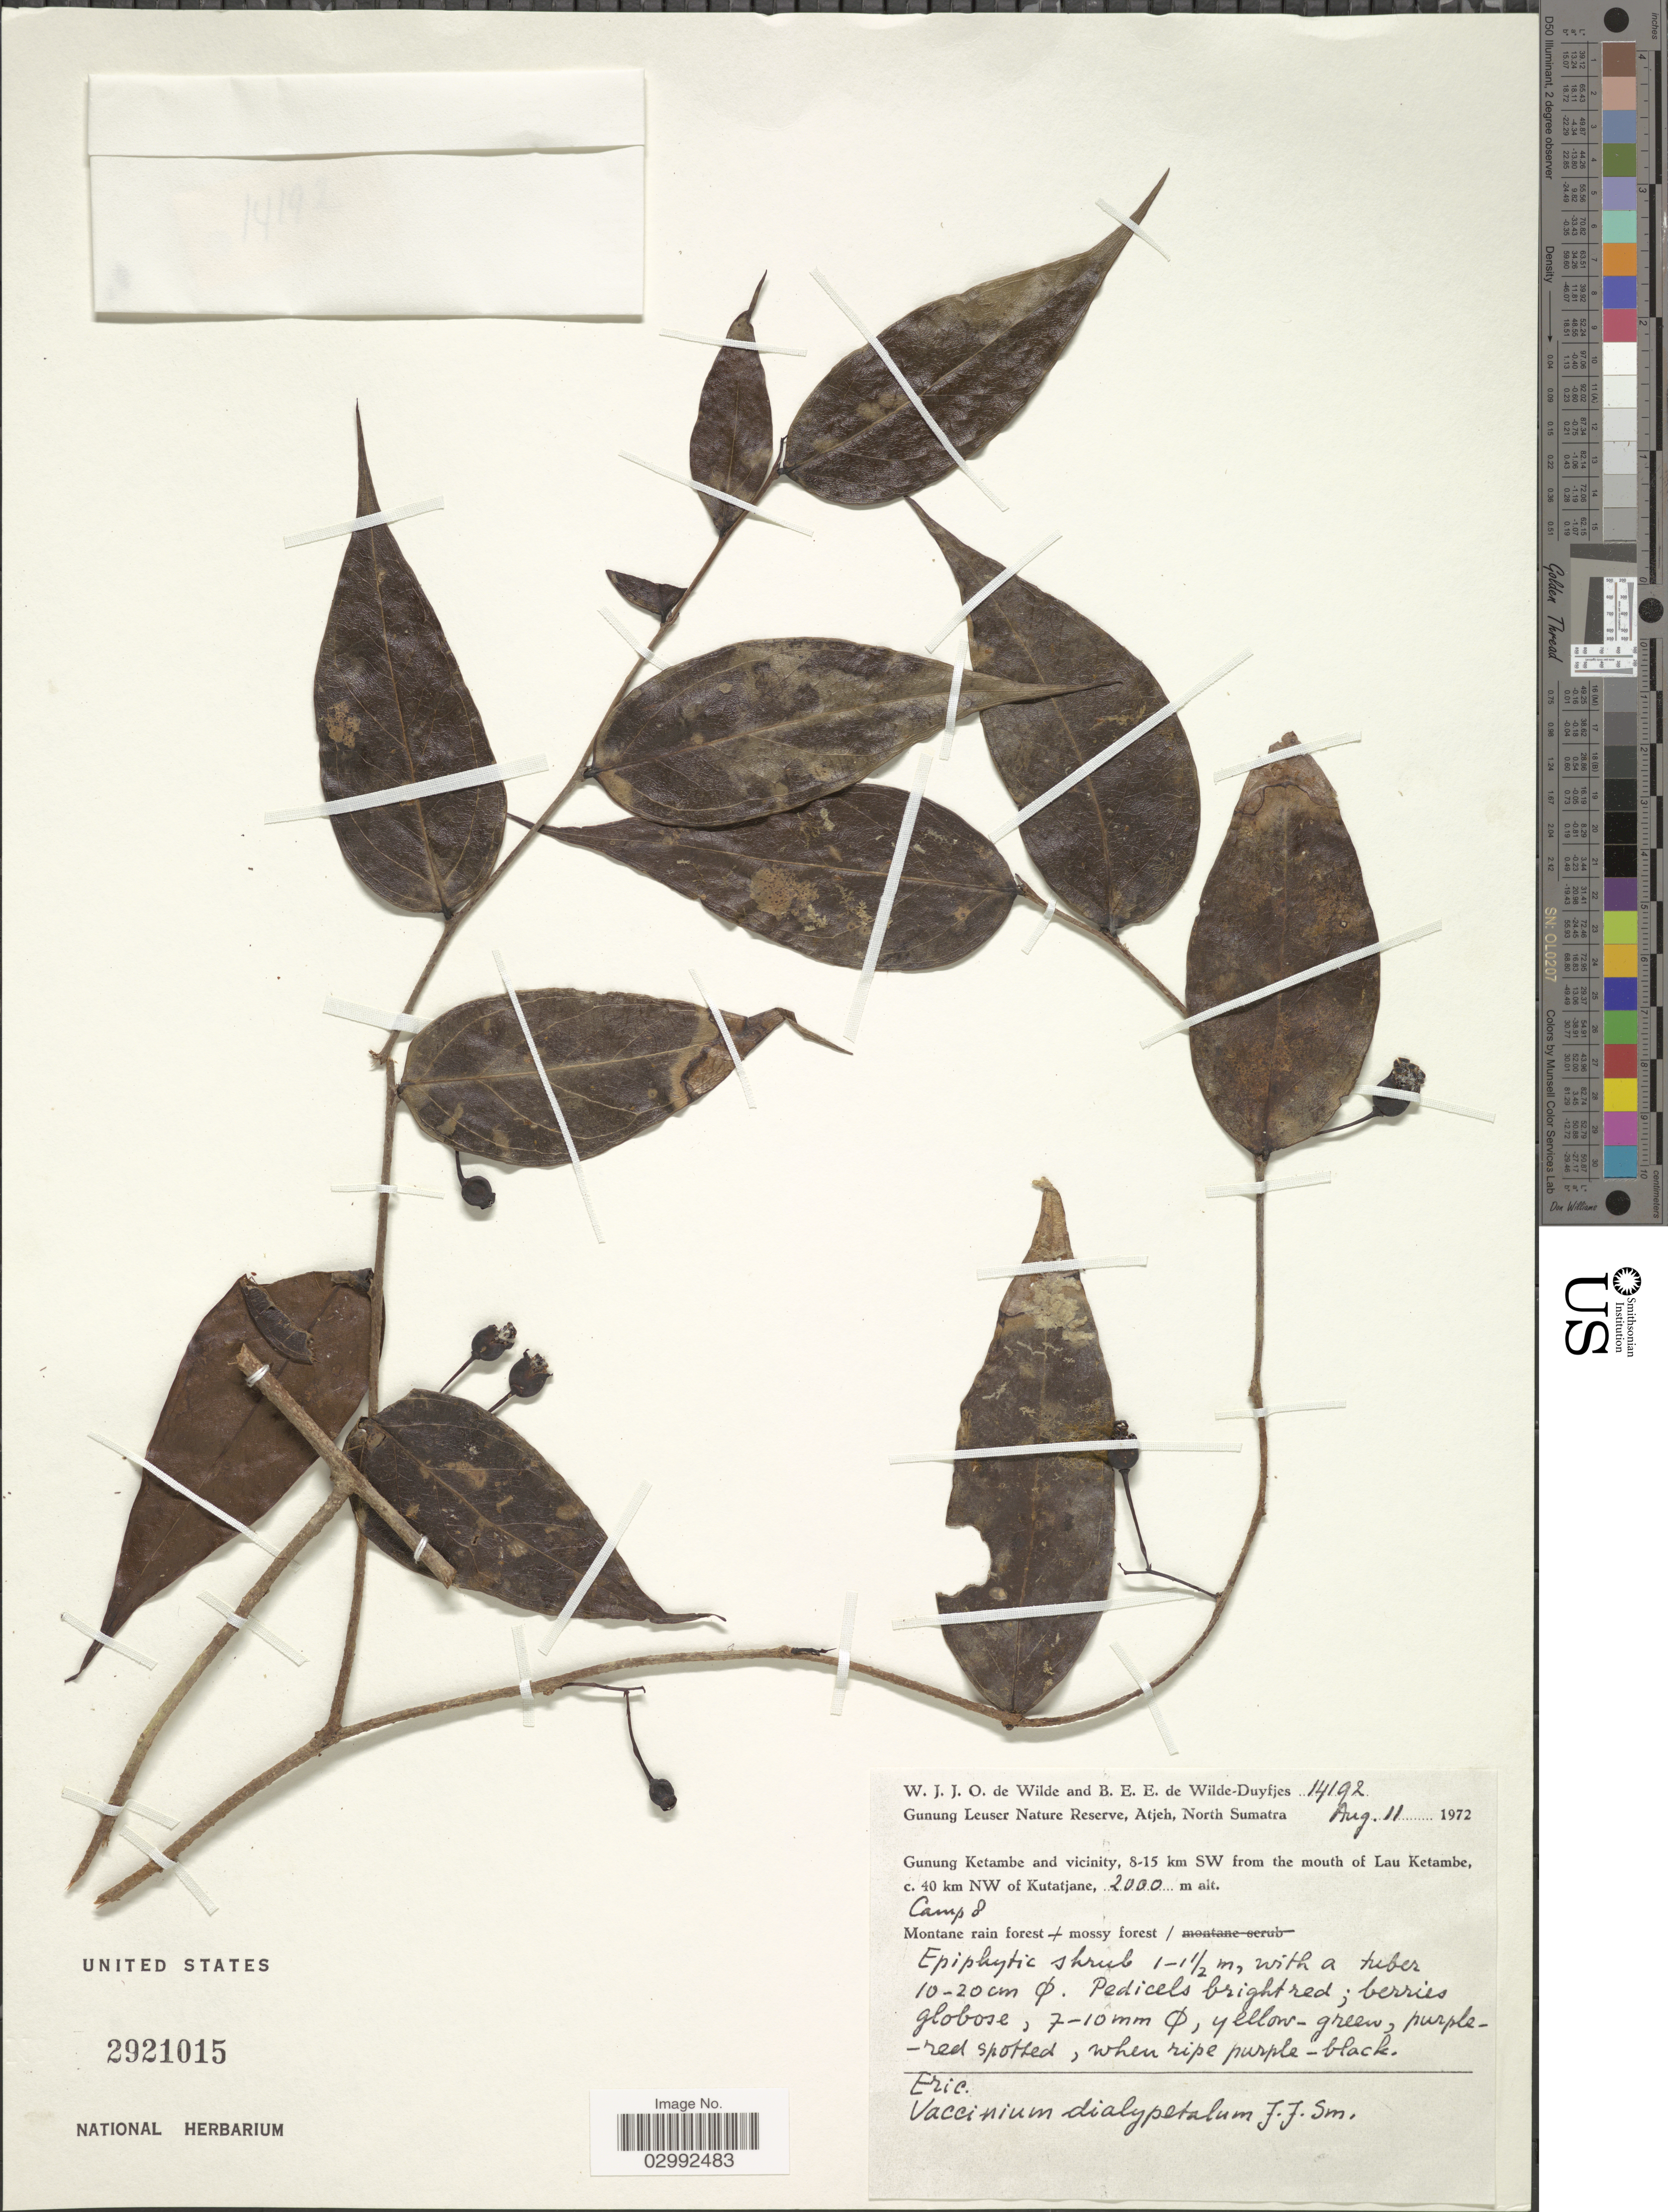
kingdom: Plantae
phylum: Tracheophyta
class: Magnoliopsida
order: Ericales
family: Ericaceae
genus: Vaccinium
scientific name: Vaccinium dialypetalum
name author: J.J. Sm.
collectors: W. J. de Wilde & B. E. de Wilde-Duyfjes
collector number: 14192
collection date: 1972-08-11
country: Indonesia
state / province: Sumatra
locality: Gunung Leuser Nature Reserve, Atjeh, North Sumatra, Gunung Ketambe and vicinity, 8-15 km SW from the mouth of Lau Ketambe, c. 40 km NW of Kutatjane, Camp 8.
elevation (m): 2000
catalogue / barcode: US 2921015